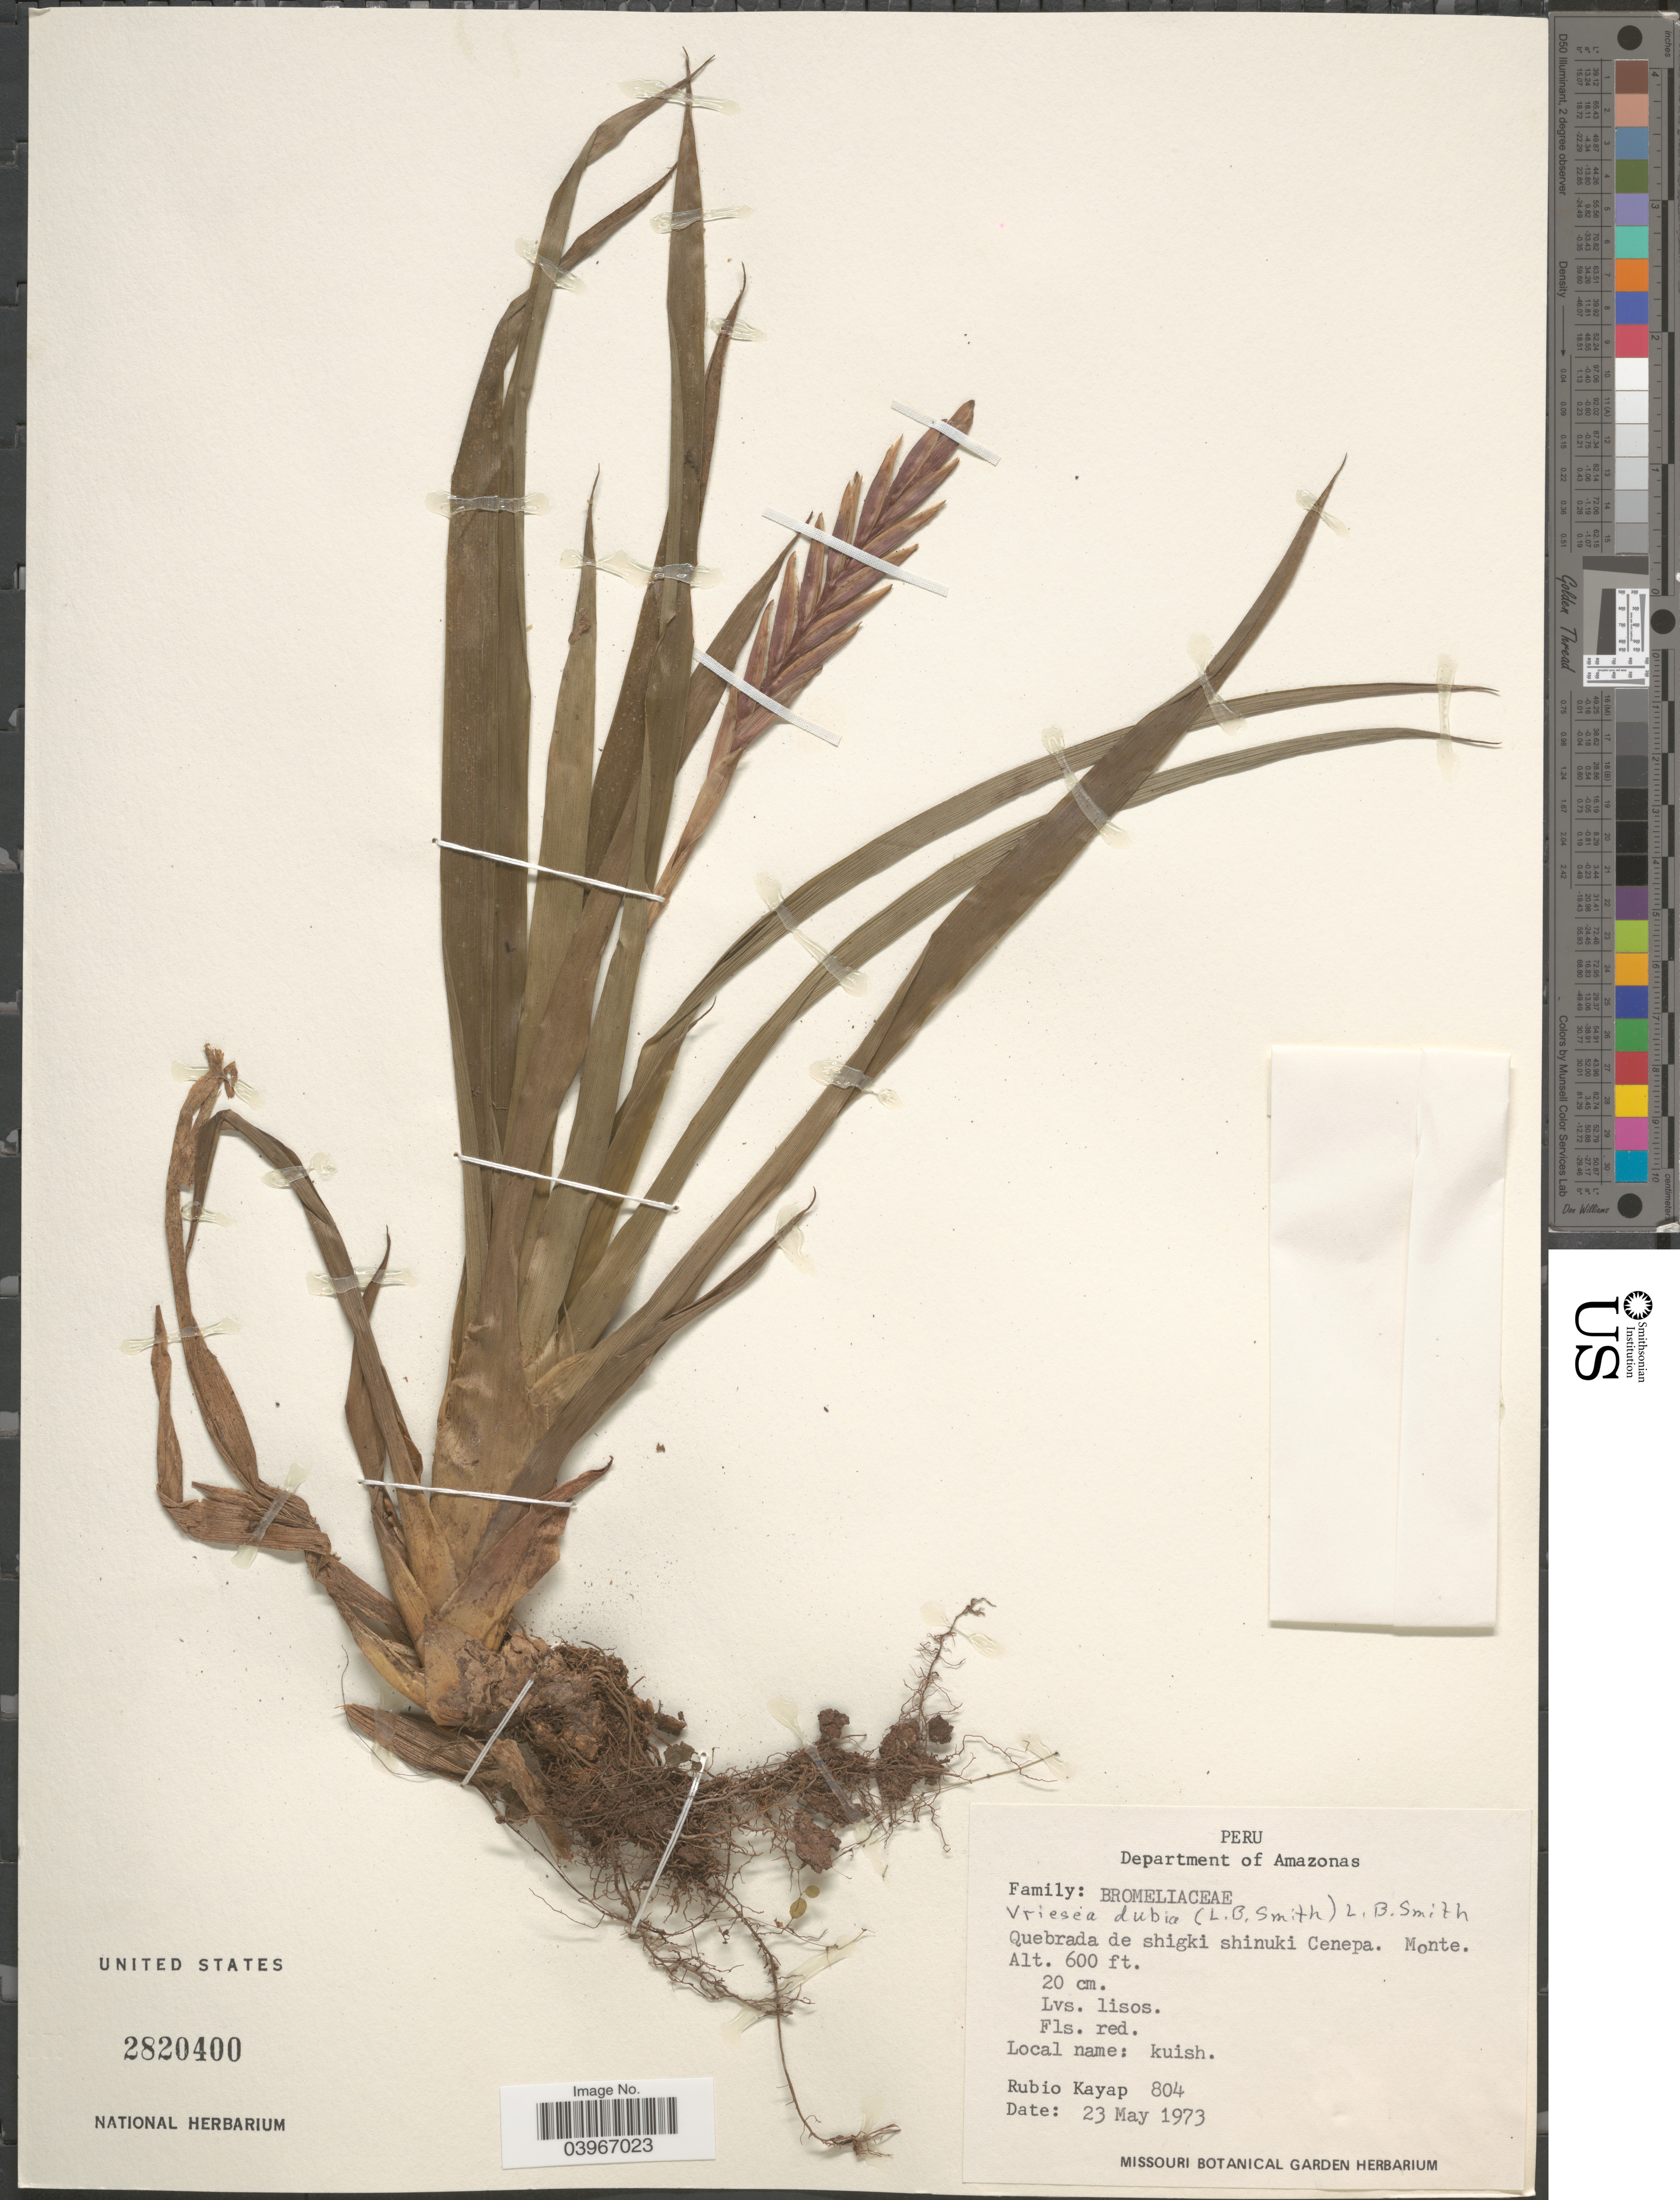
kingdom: Plantae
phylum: Tracheophyta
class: Liliopsida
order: Poales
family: Bromeliaceae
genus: Vriesea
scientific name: Vriesea dubia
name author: (L.B. Sm.) L.B. Sm.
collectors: R. Kayap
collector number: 804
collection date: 1973-05-23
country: Peru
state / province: Amazonas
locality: Department of Amazonas. Quebrada de shigki shinuki Cenepa. Monte.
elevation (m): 183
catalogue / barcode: US 2820400